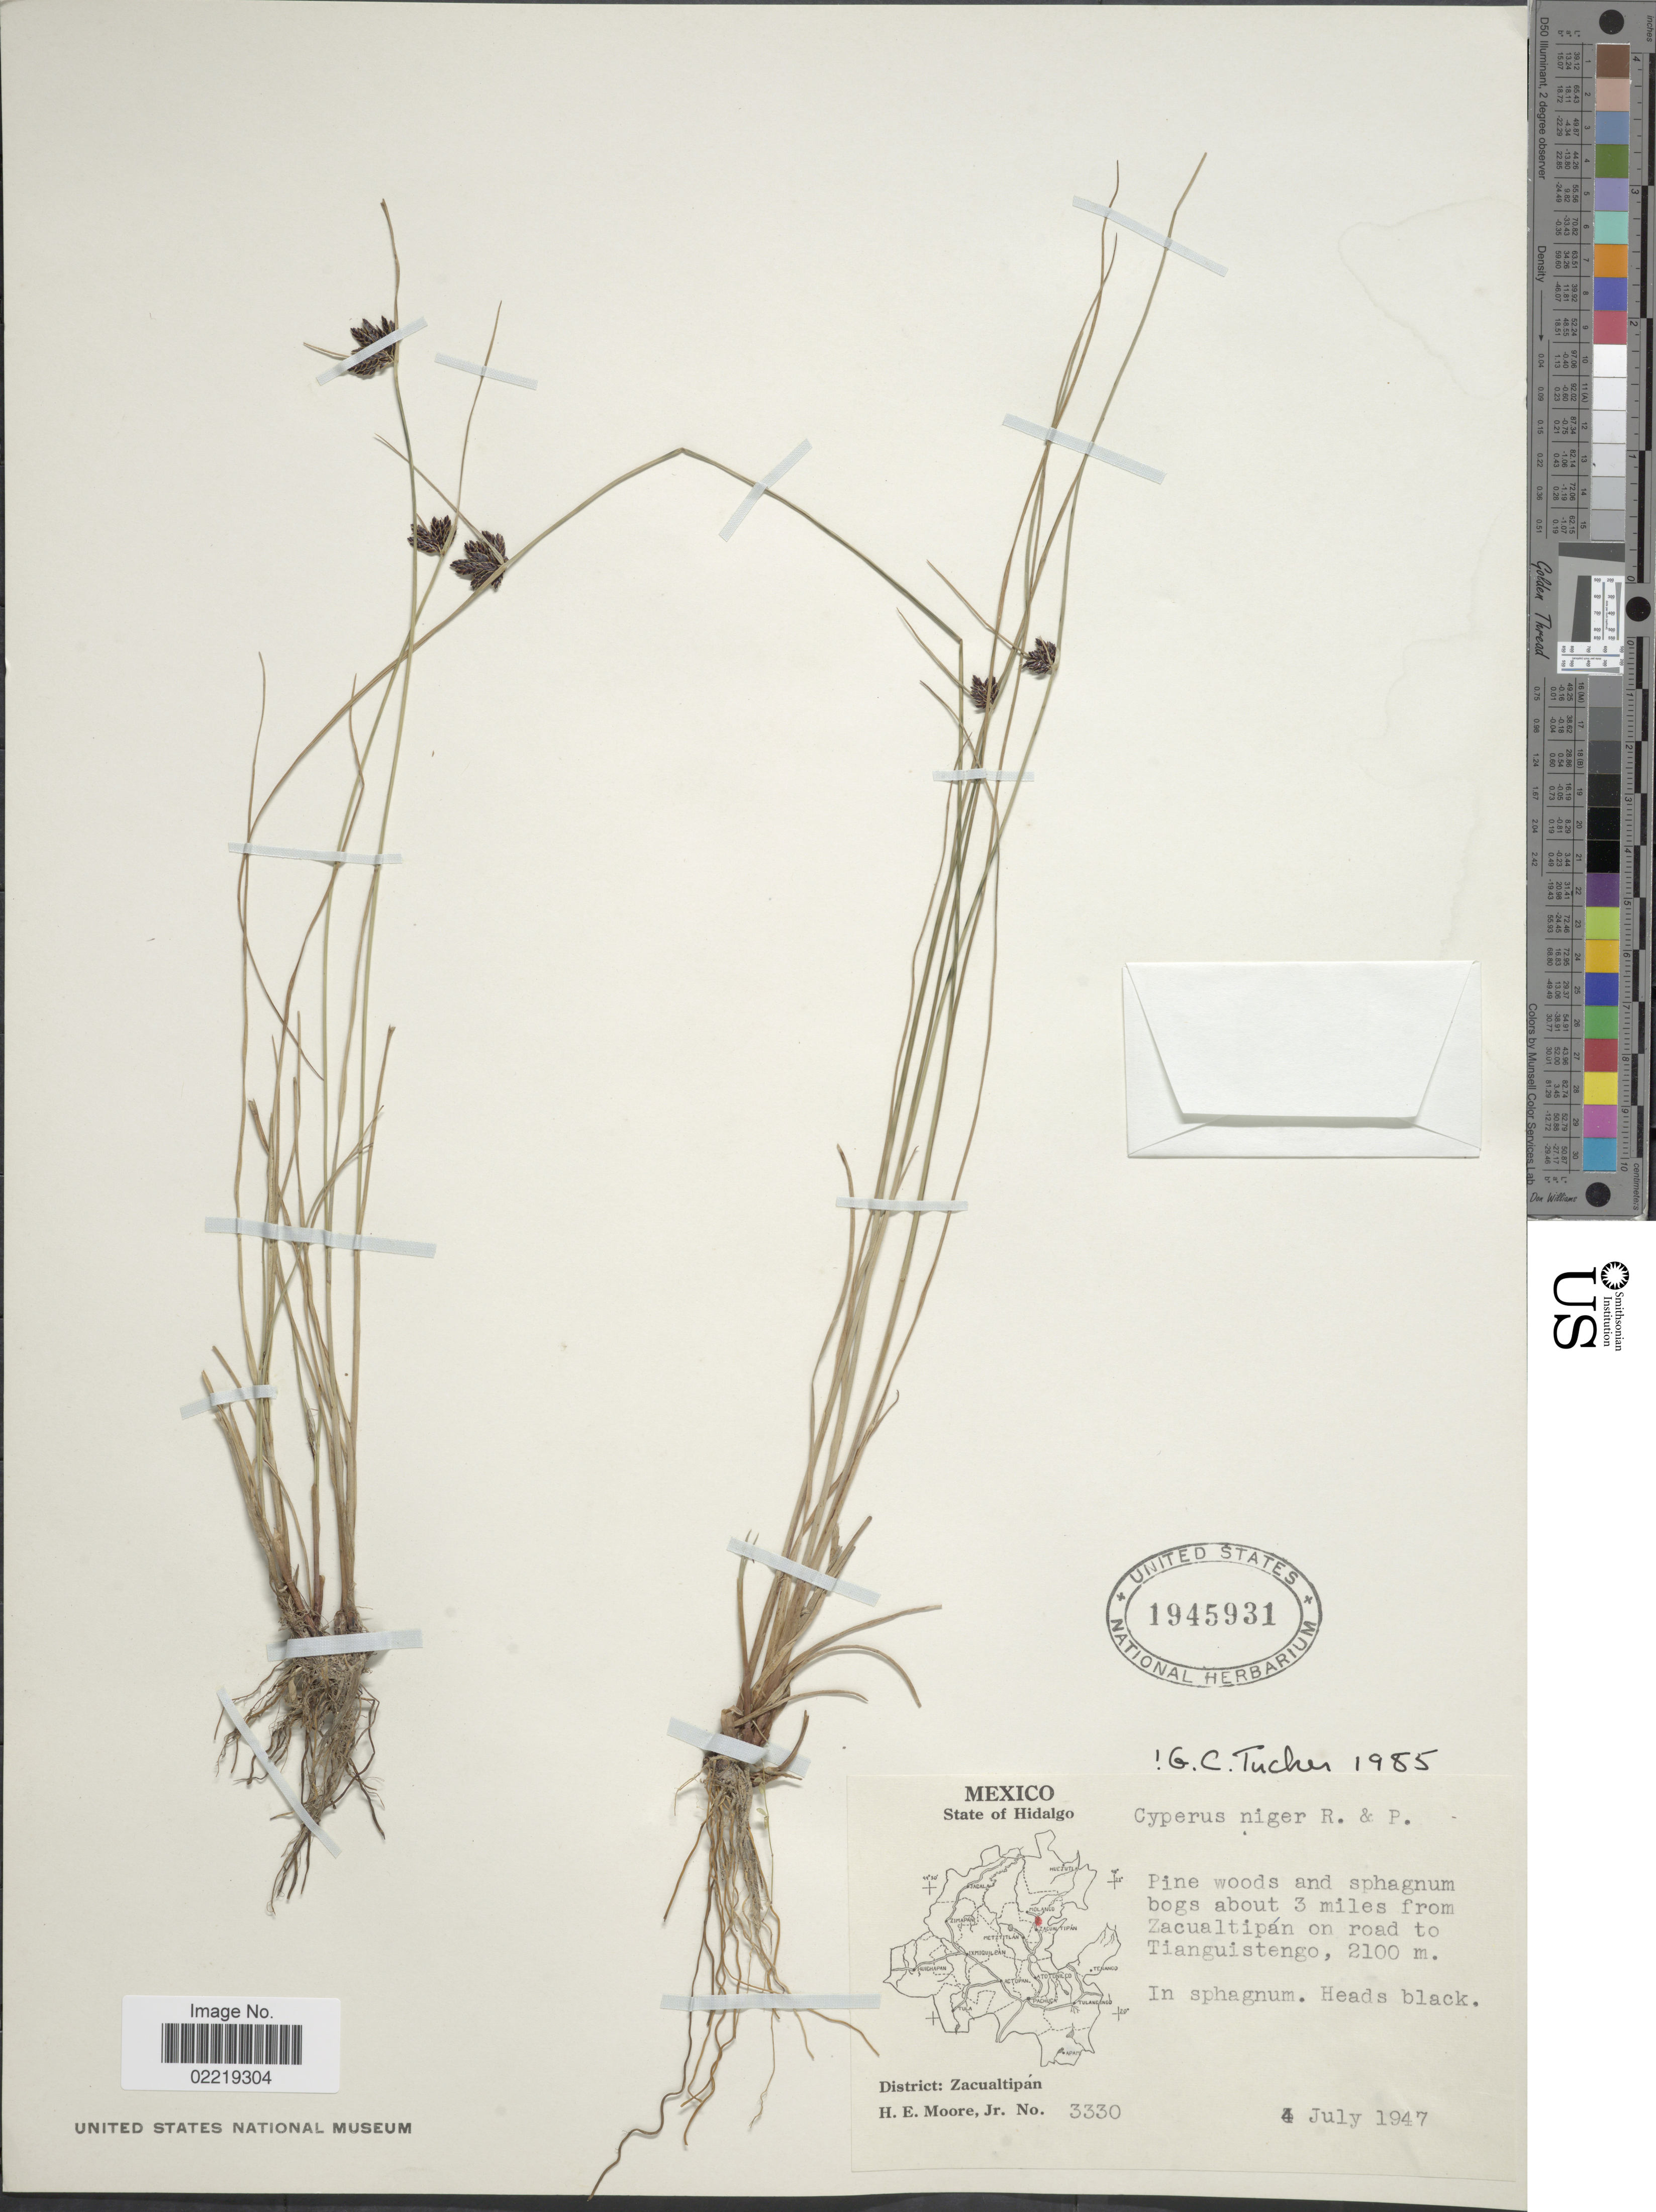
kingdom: Plantae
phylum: Tracheophyta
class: Liliopsida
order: Poales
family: Cyperaceae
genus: Cyperus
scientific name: Cyperus niger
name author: Ruiz & Pav.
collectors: H. Moore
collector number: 3330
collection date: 1947-07-04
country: Mexico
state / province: Hidalgo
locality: State of Hidalgo, about 3 miles from Zacualtipan on road to Tianguistengo, District: Zacualtipan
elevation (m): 2100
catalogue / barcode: US 1945931